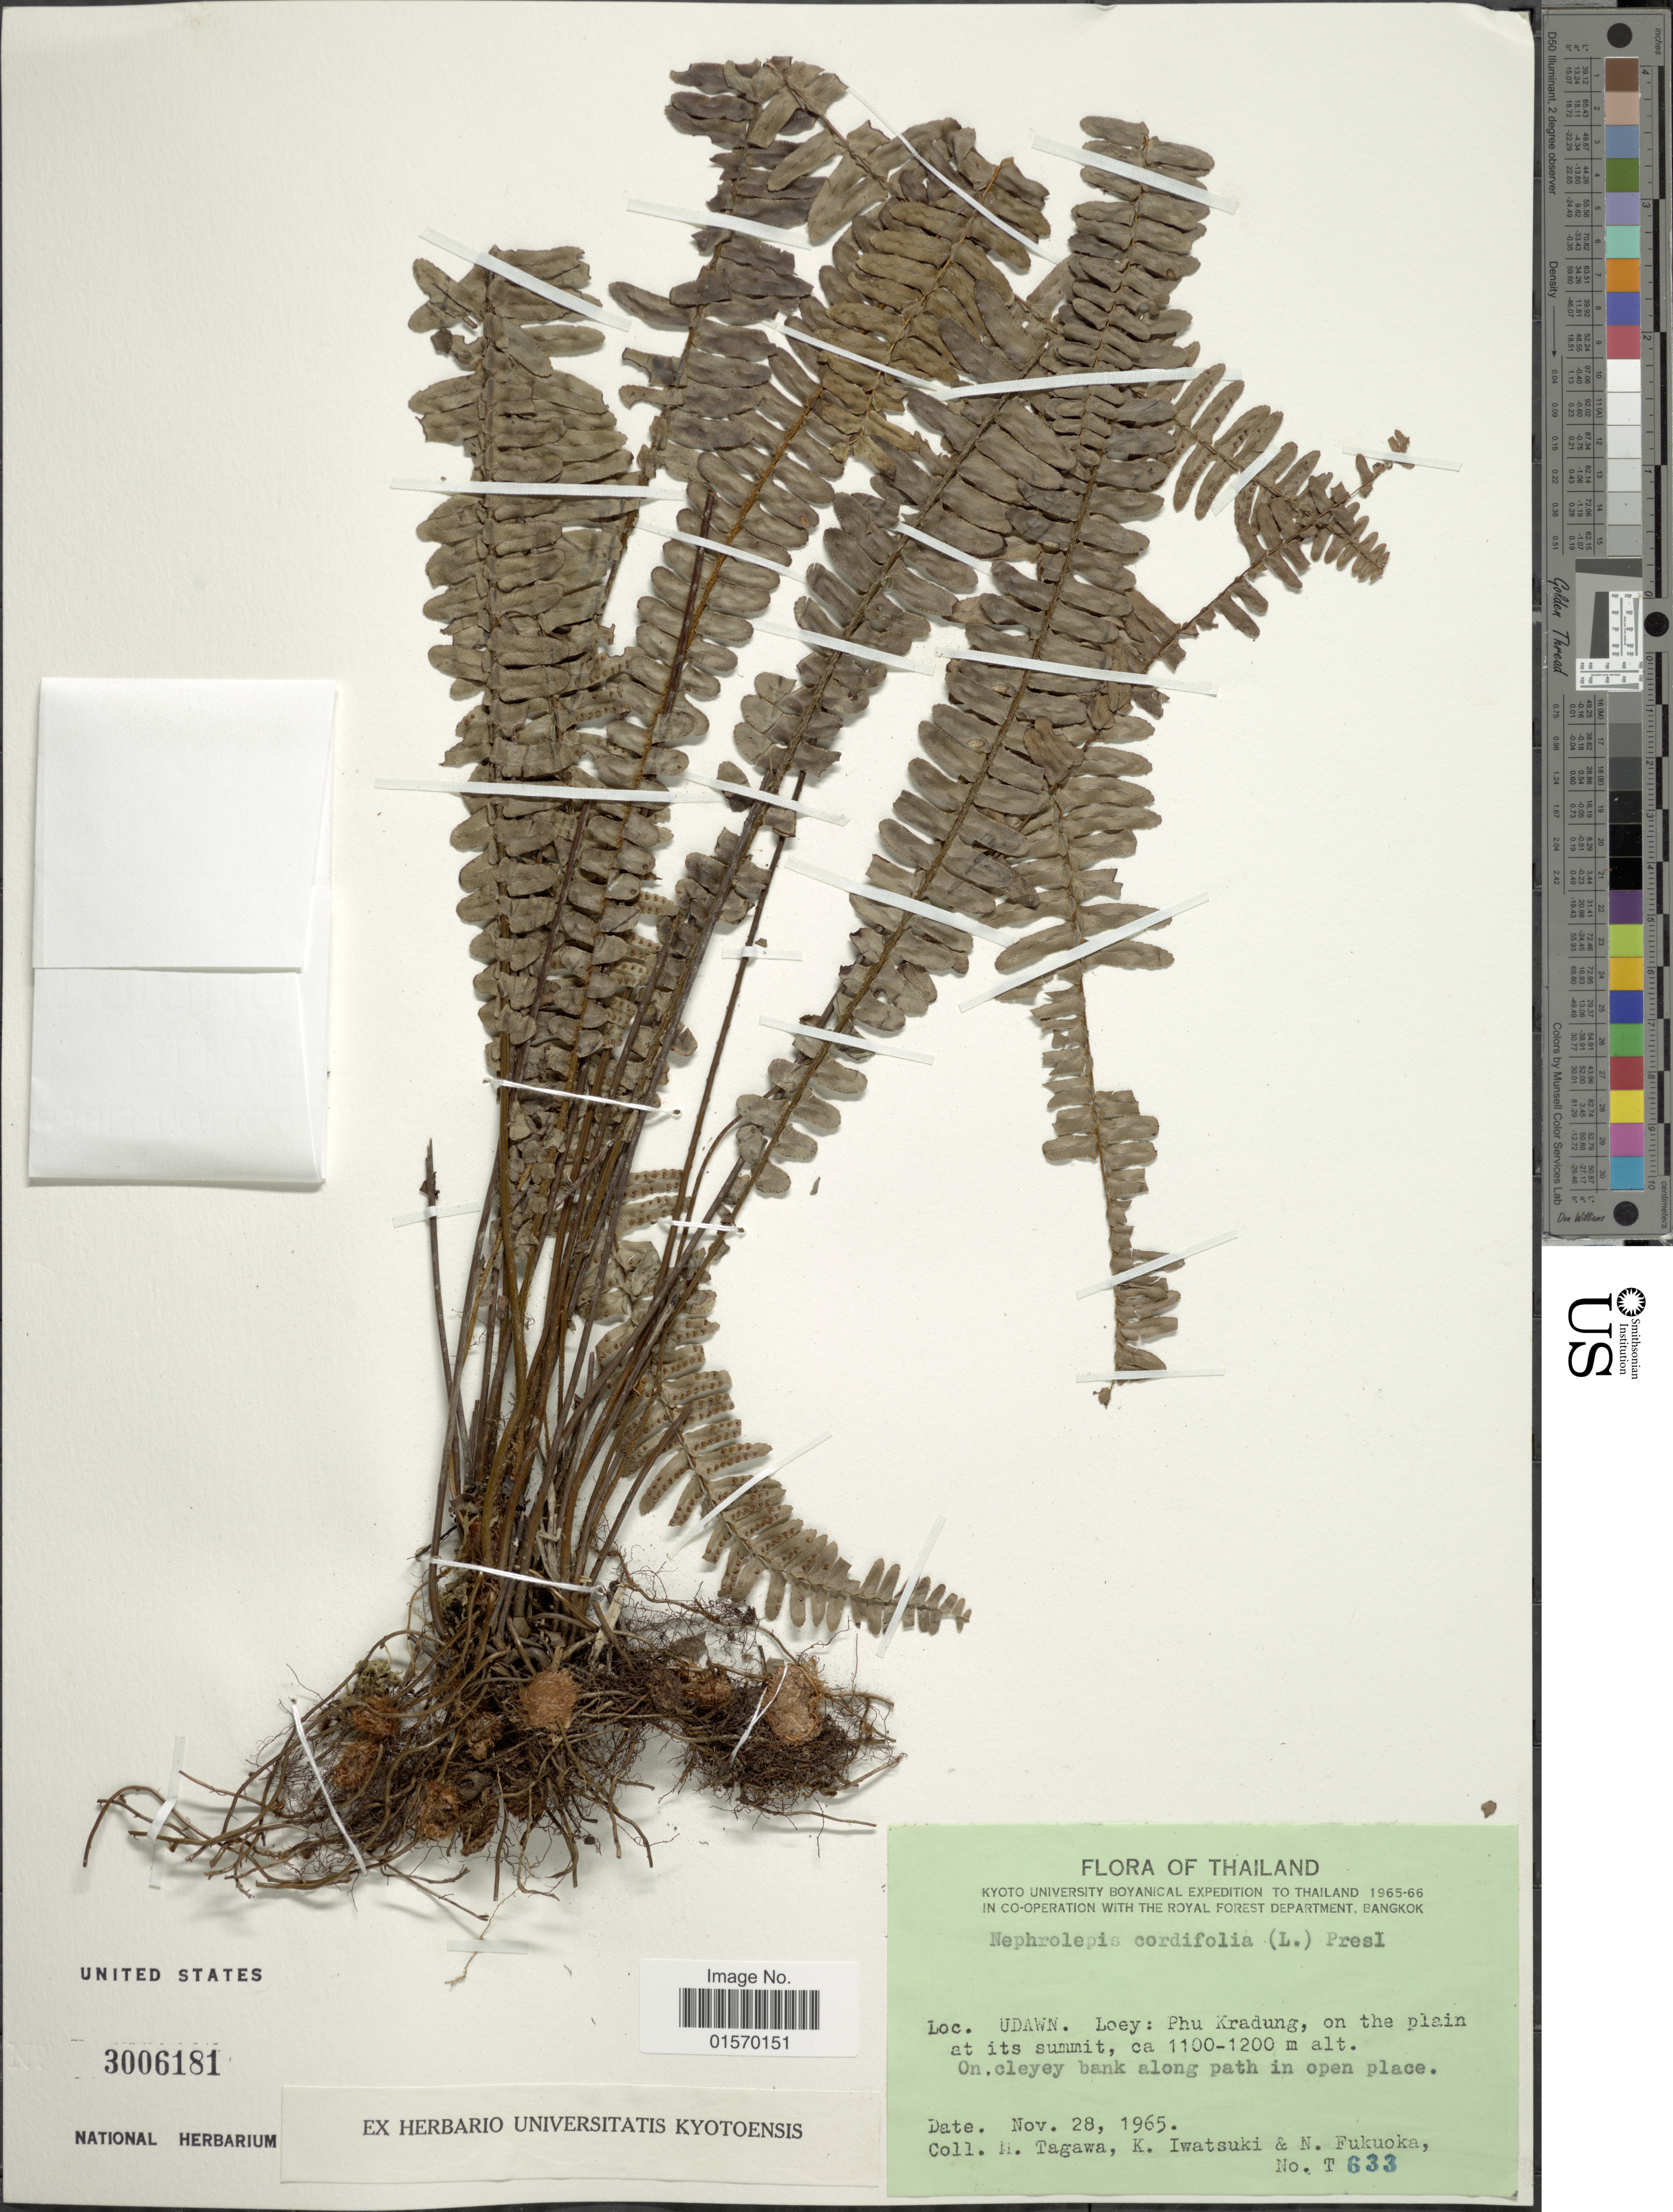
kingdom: Plantae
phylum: Tracheophyta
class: Polypodiopsida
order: Polypodiales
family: Nephrolepidaceae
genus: Nephrolepis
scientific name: Nephrolepis cordifolia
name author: (L.) C. Presl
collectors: M. Tagawa, K. Iwatsuki & N. Fukuoka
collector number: T633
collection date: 1965-11-28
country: Thailand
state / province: Loei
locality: Udawn. Loey: Phu Kradung, on the plain at its summit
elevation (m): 1100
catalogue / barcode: US 3006181